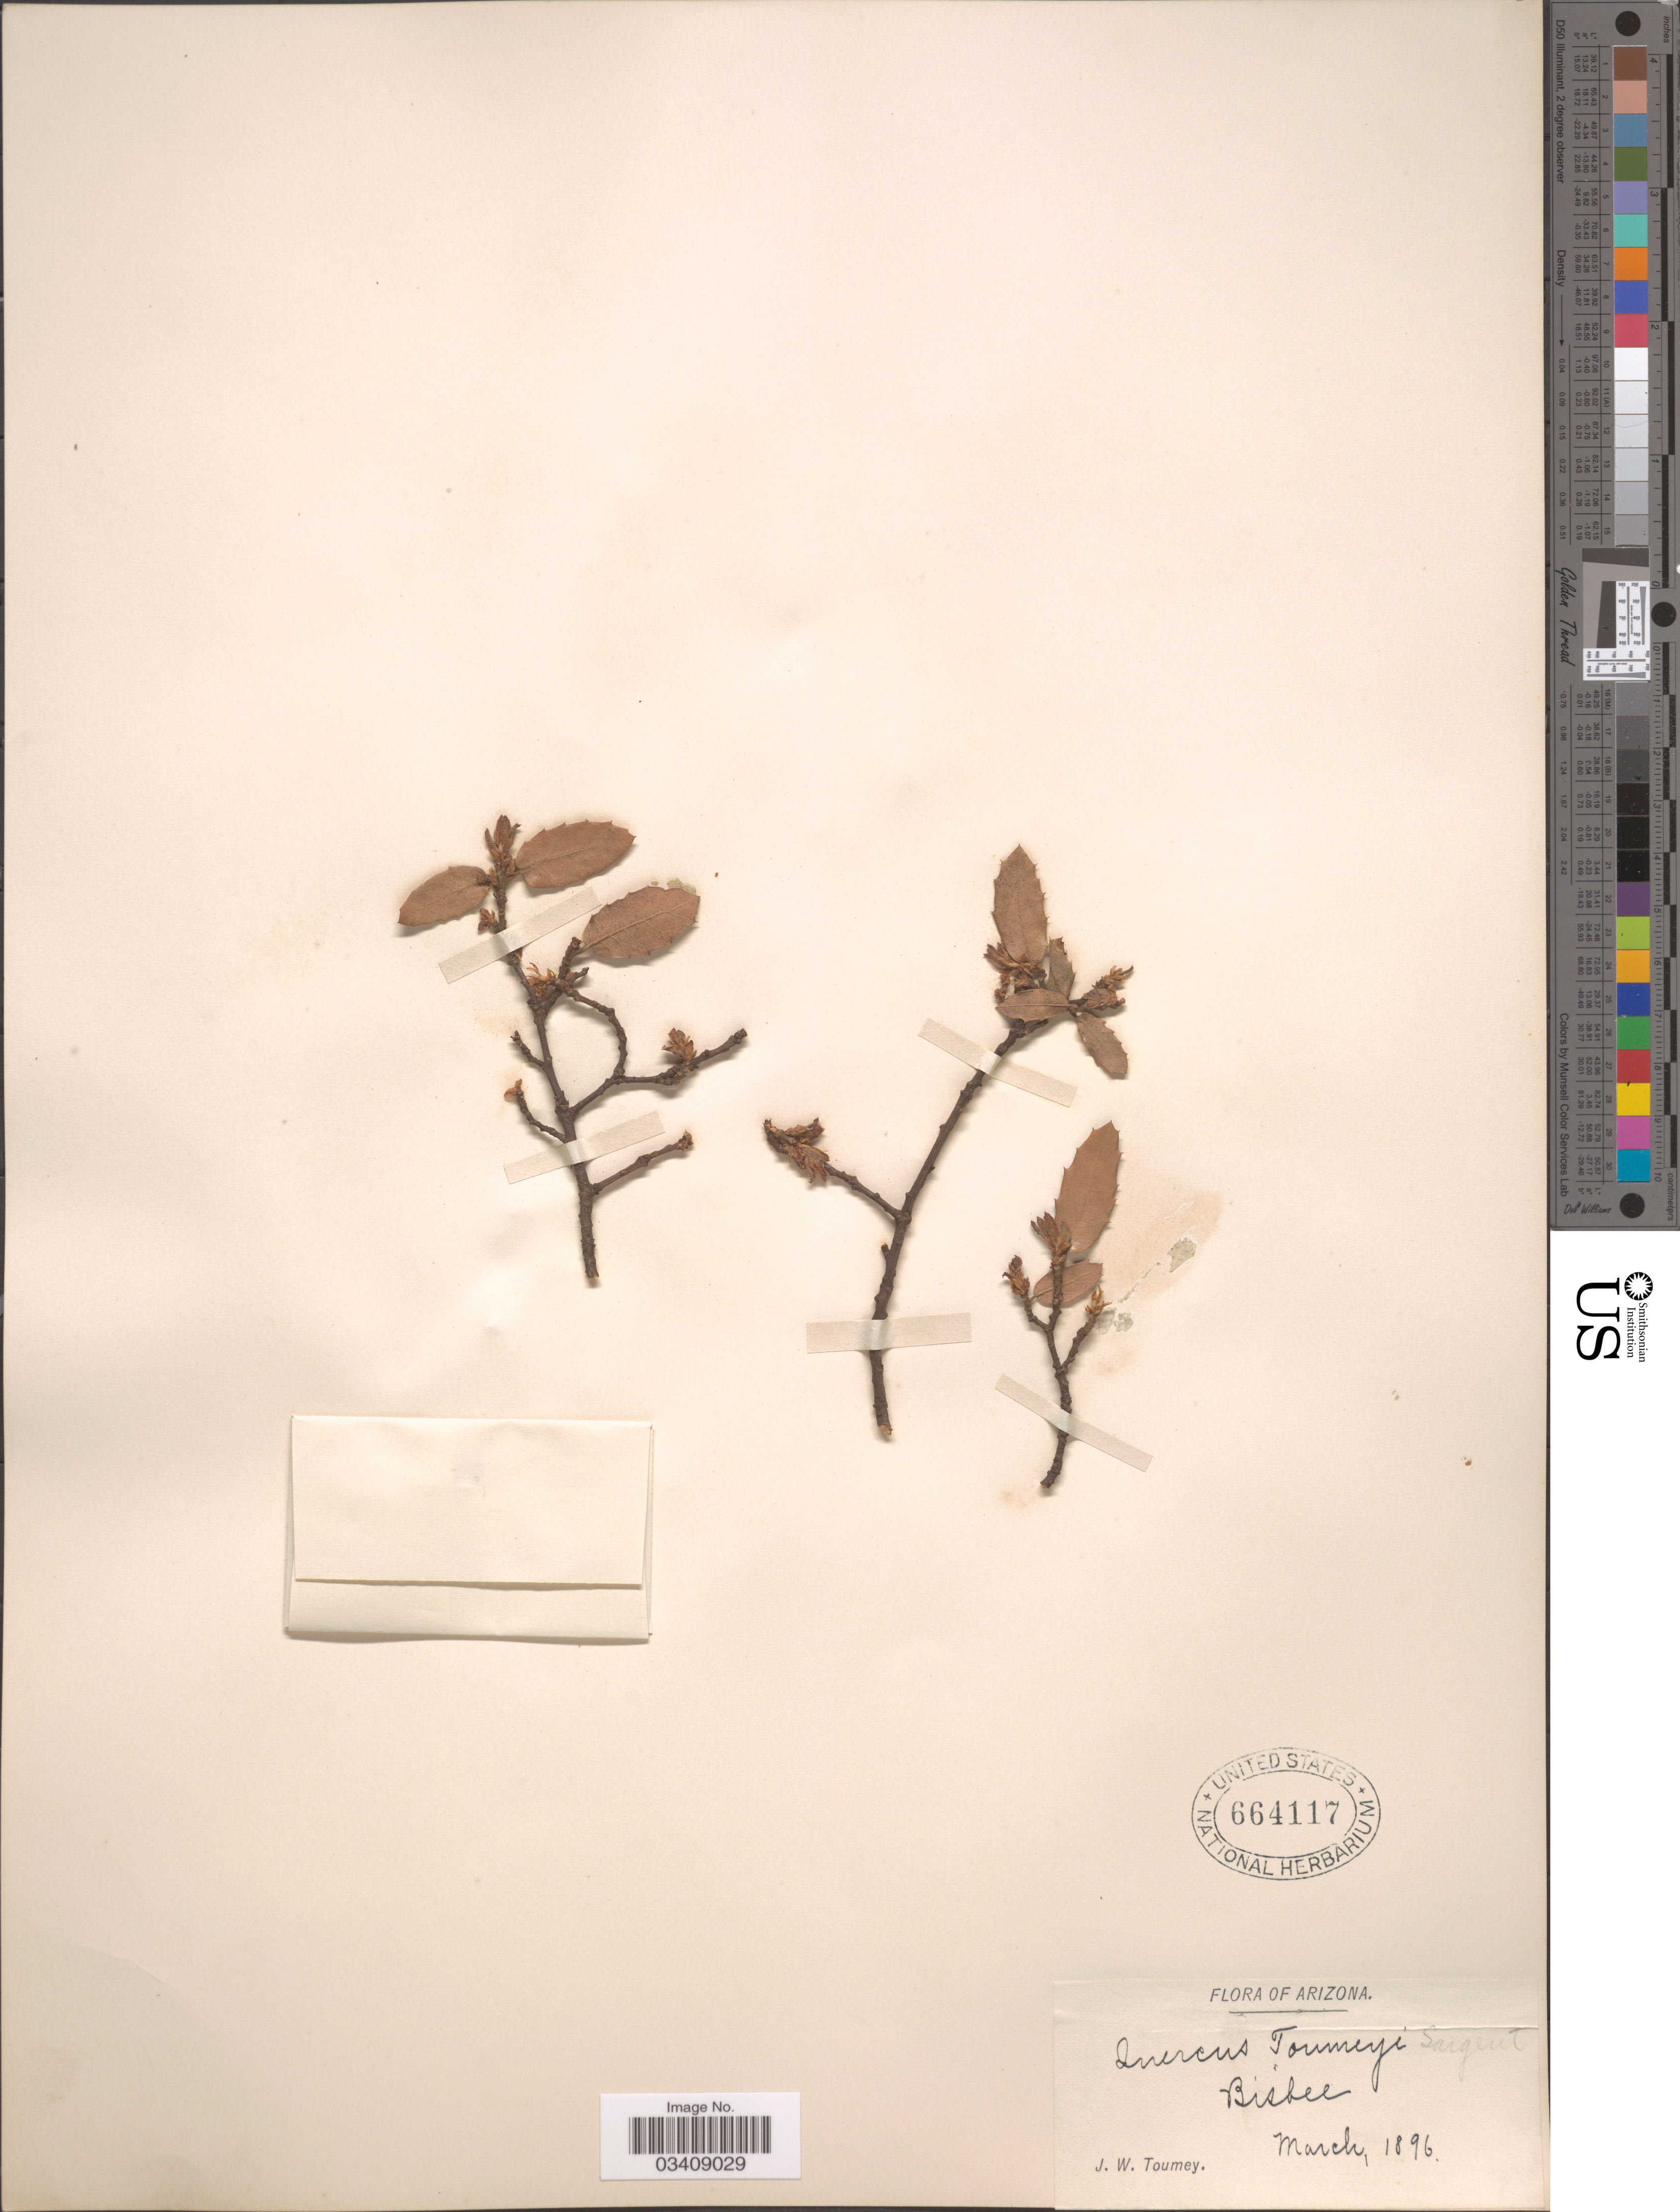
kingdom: Plantae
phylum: Tracheophyta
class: Magnoliopsida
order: Fagales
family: Fagaceae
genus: Quercus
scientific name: Quercus toumeyi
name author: Sarg.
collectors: J. W. Toumey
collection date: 1896-03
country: United States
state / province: Arizona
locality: Bisbee.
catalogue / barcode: US 664117